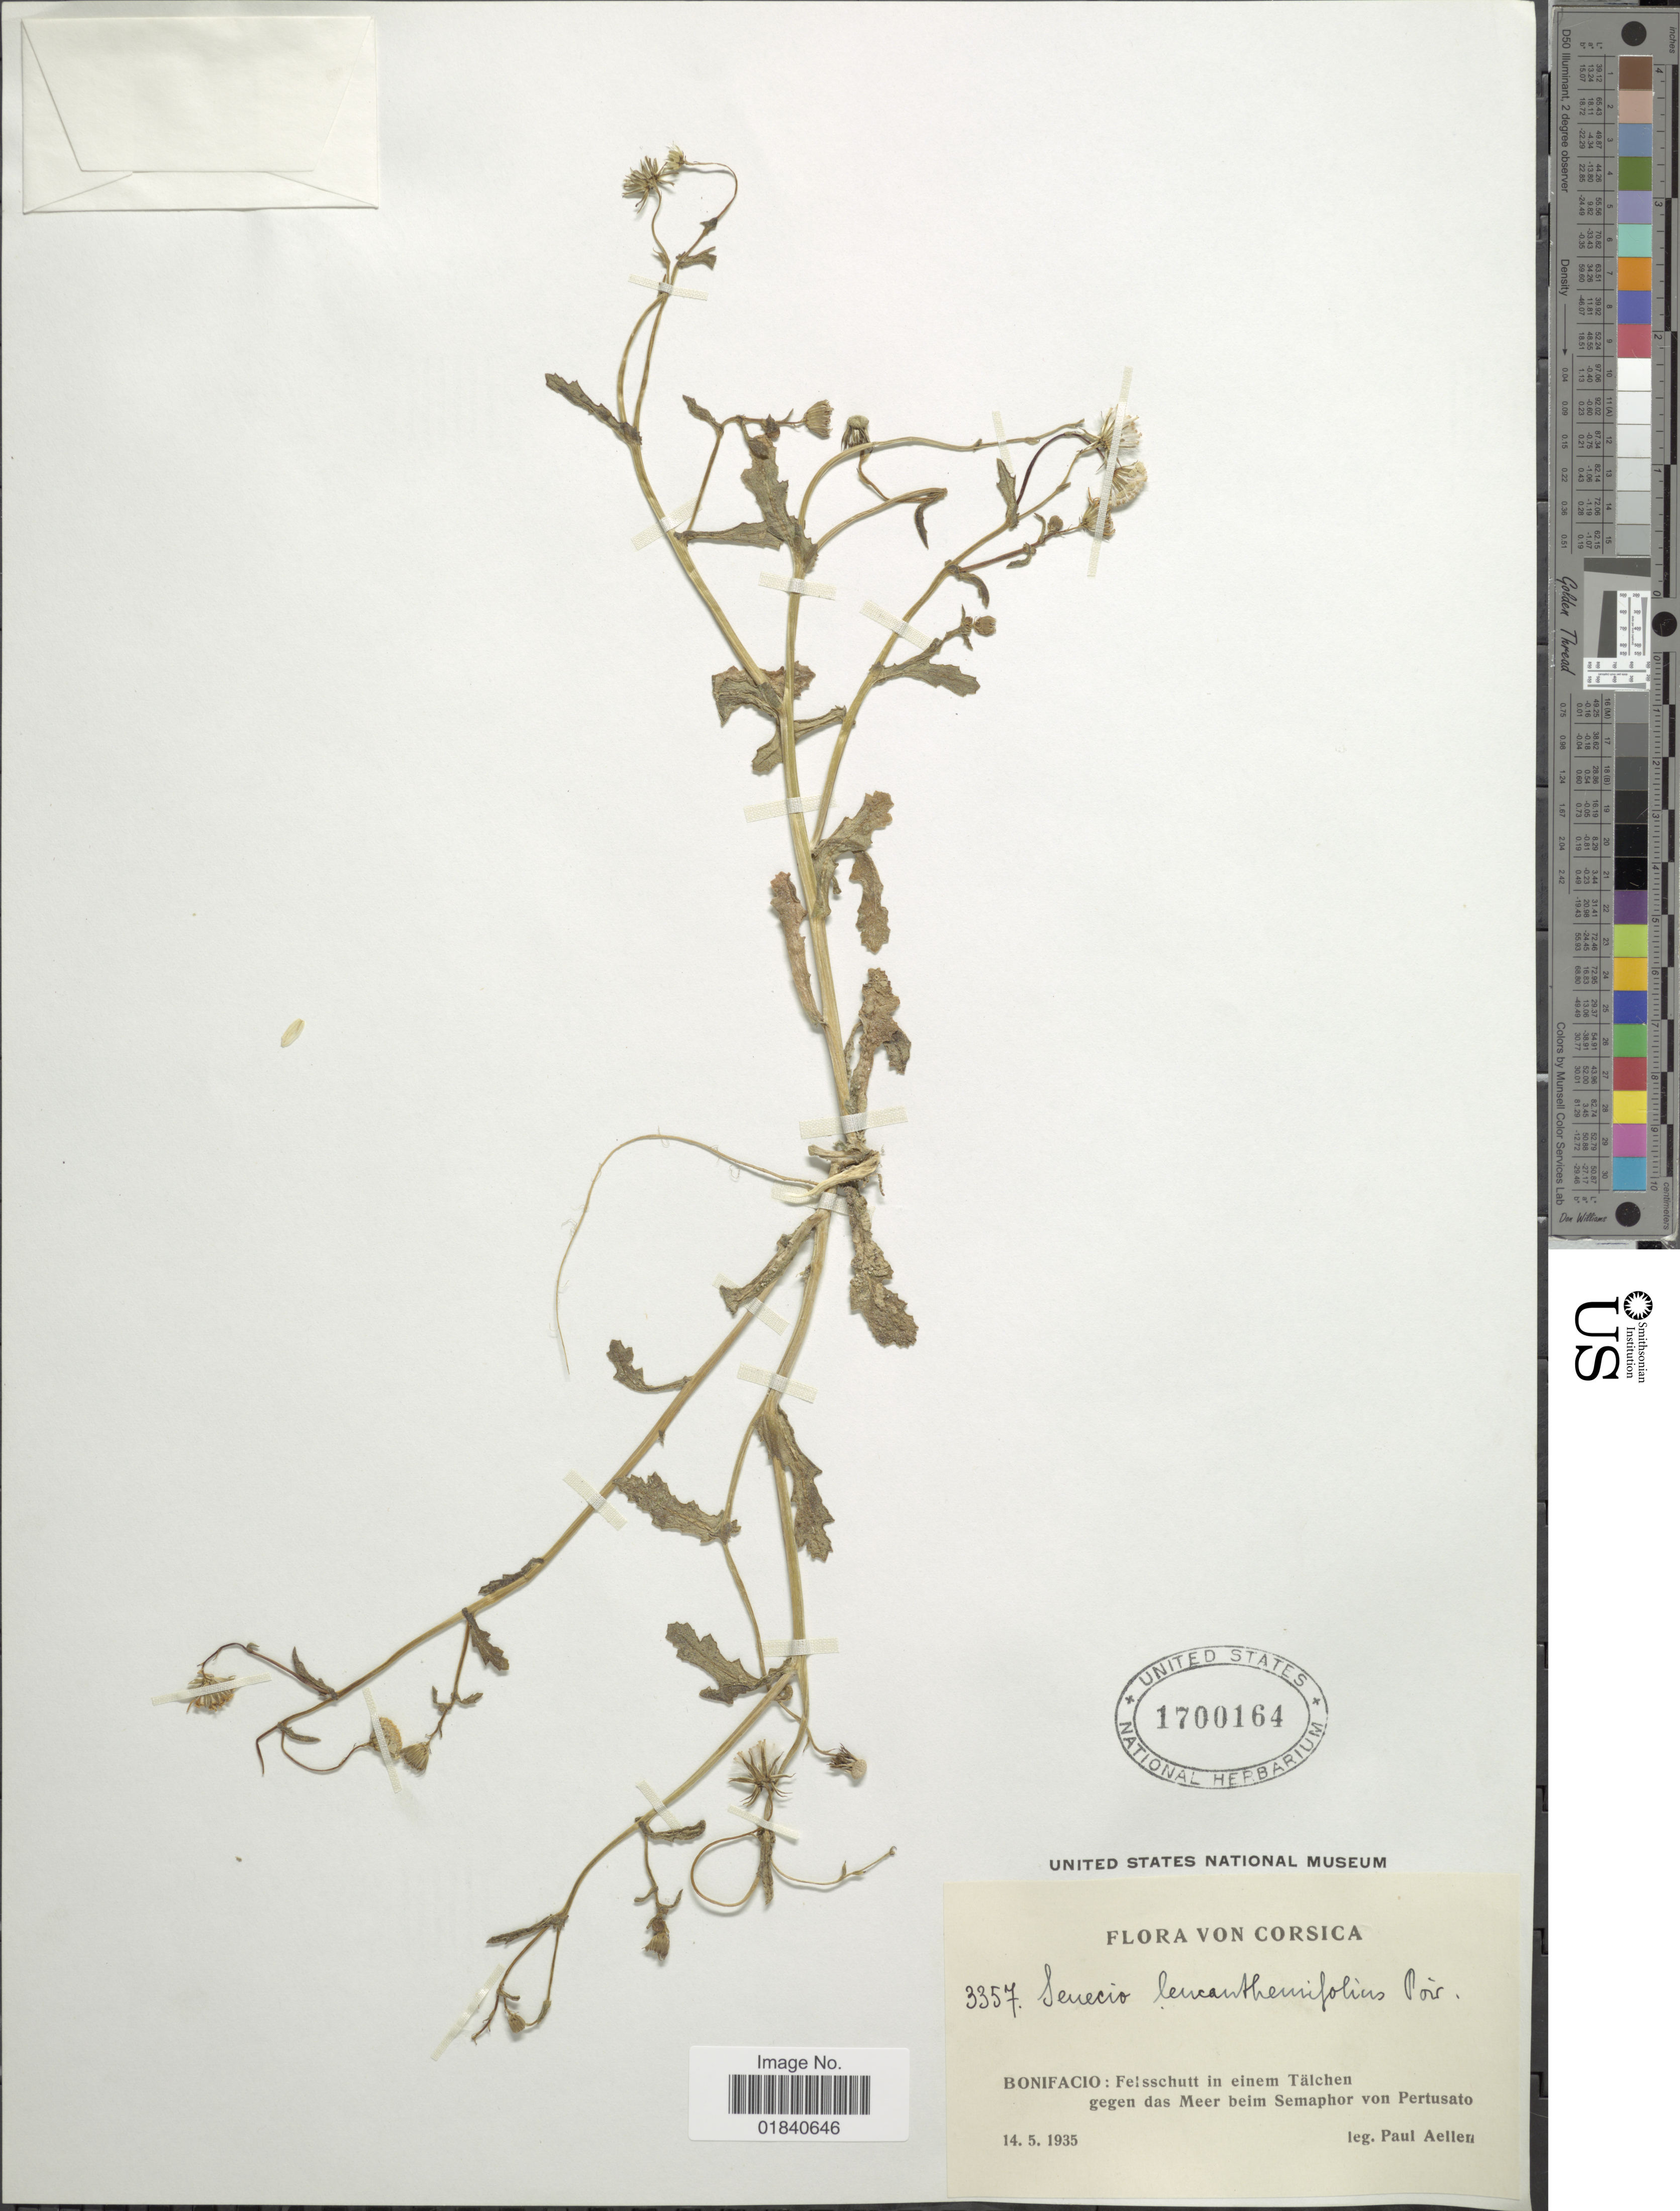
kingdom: Plantae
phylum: Tracheophyta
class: Magnoliopsida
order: Asterales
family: Asteraceae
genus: Senecio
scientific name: Senecio leucanthemifolius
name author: Poir.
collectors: P. Aellen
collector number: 3357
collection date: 1935-05-14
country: France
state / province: Corsica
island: Corse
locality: Bonifacio: Felsschutt in einem Tälchen gegen das Meer beim Semaphor von Pertusato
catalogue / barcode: US 1700164